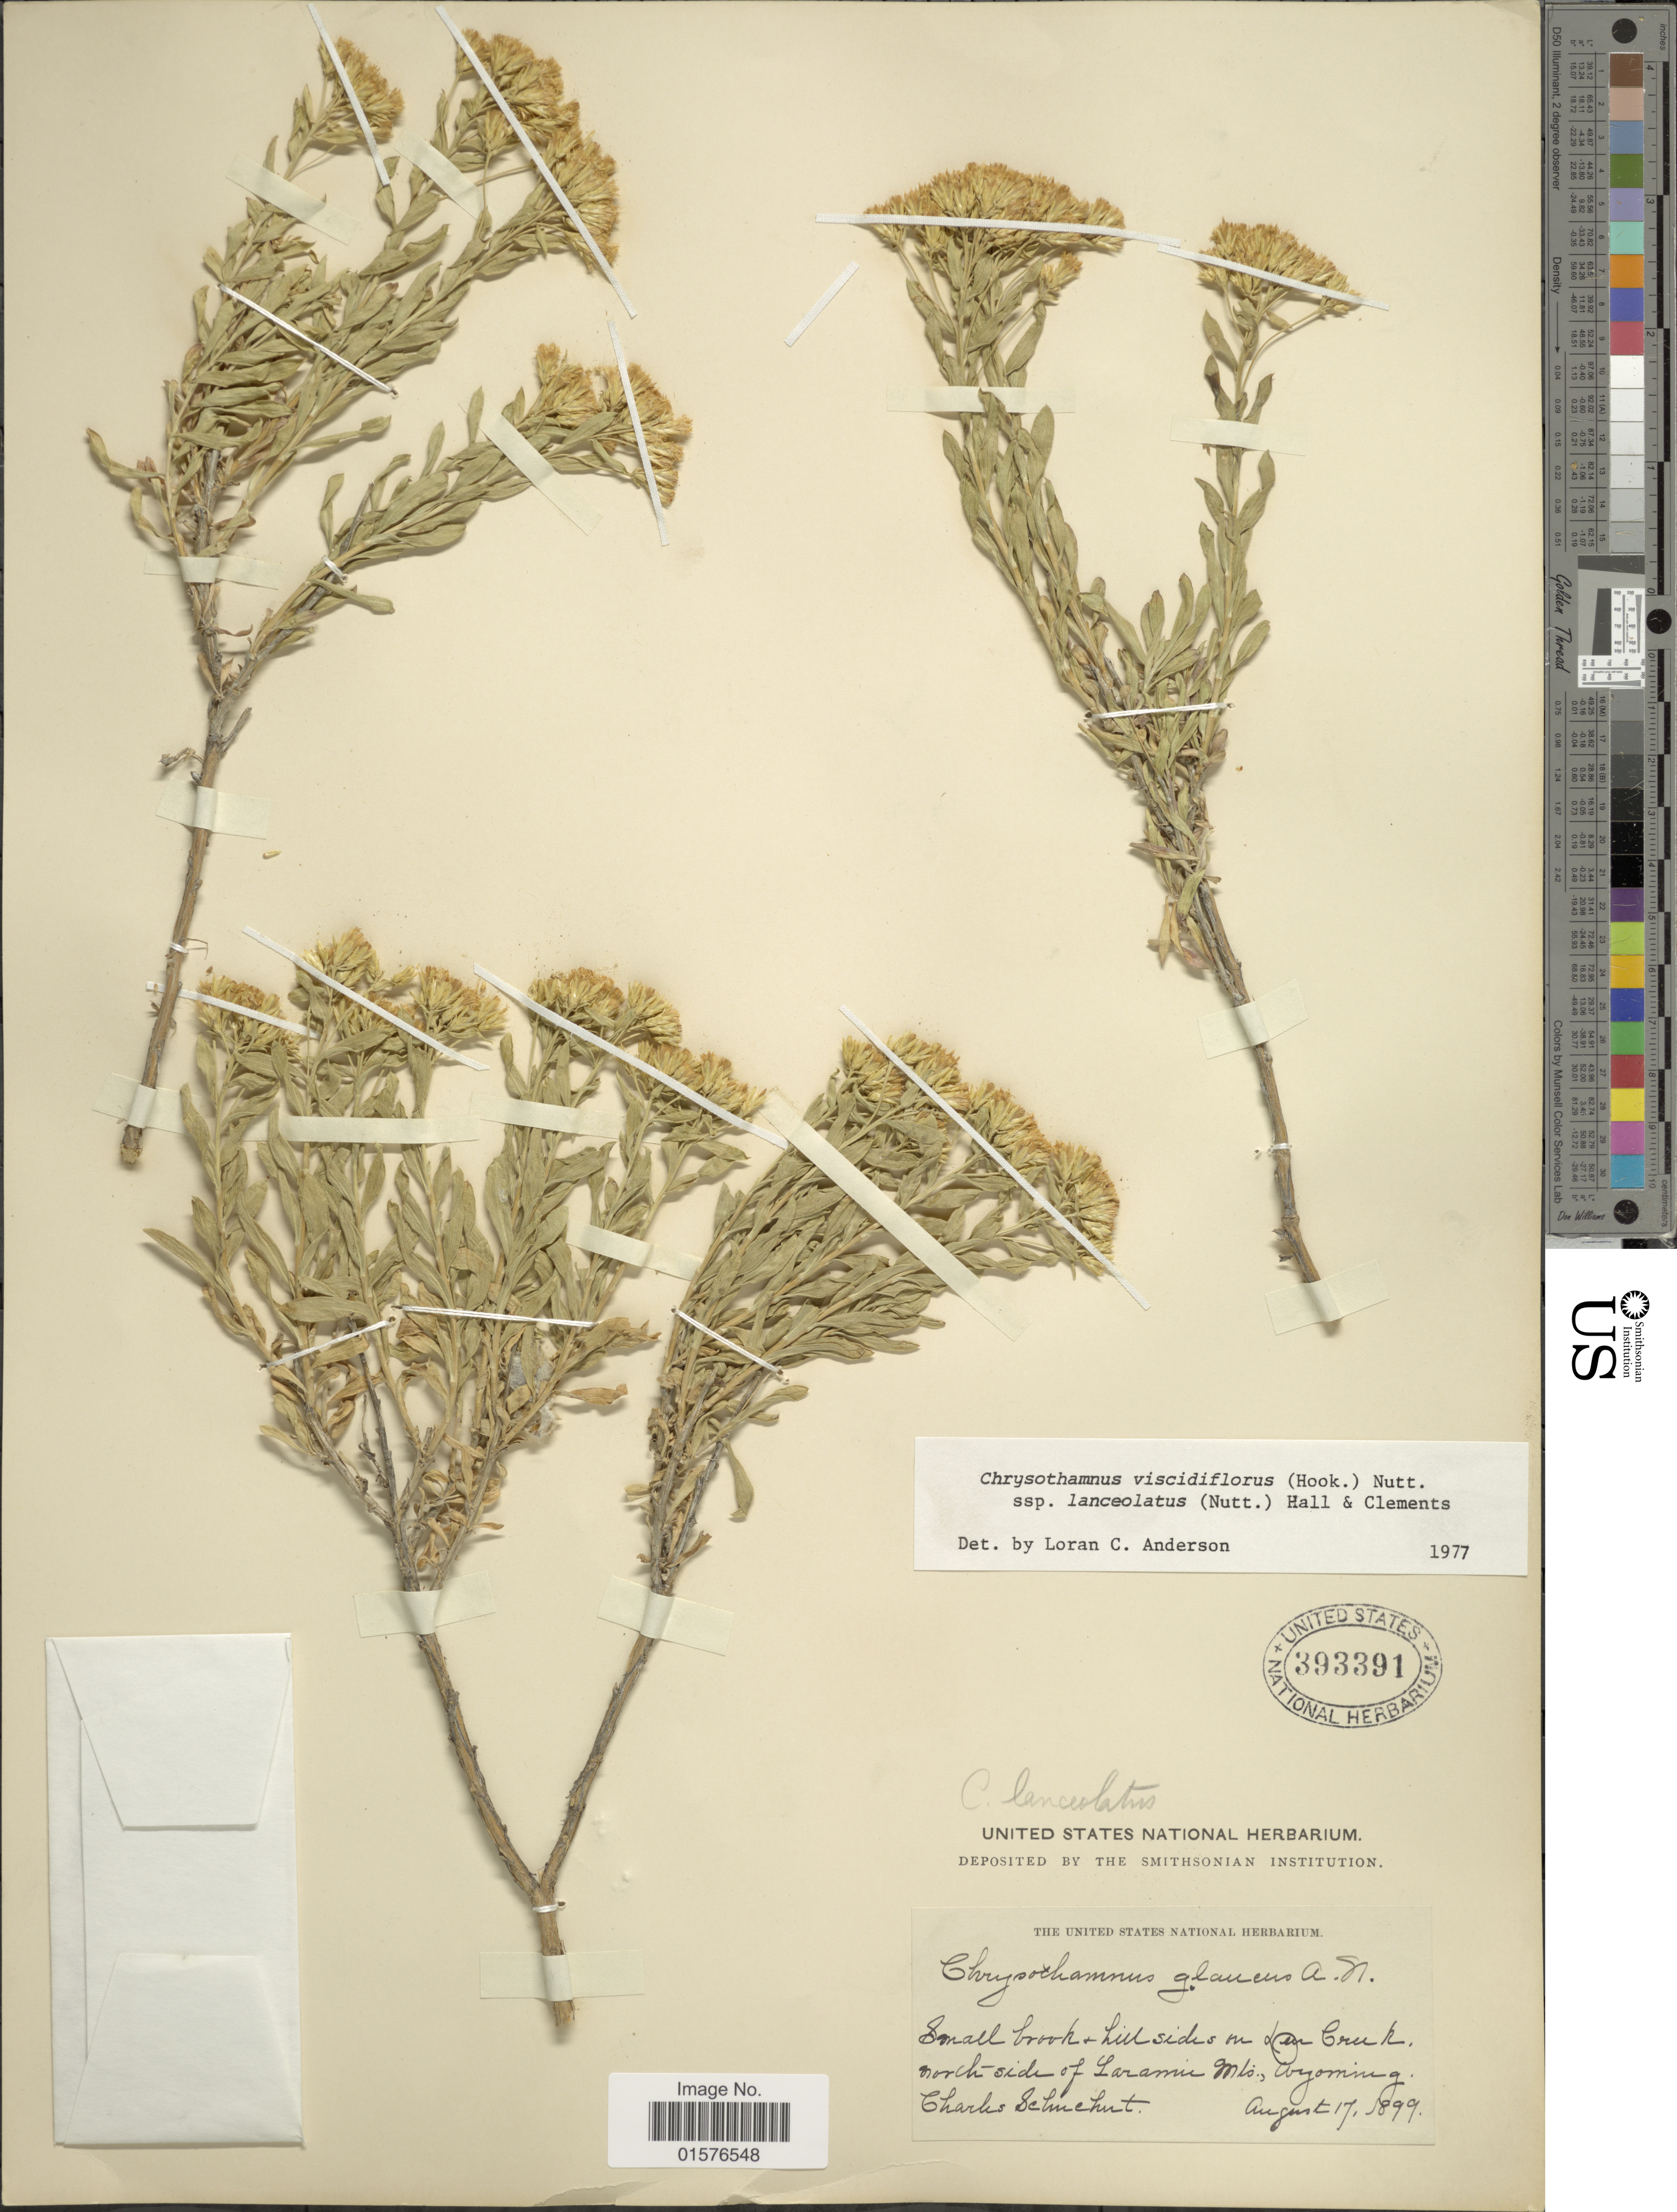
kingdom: Plantae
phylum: Tracheophyta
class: Magnoliopsida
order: Asterales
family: Asteraceae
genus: Chrysothamnus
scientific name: Chrysothamnus viscidiflorus subsp. lanceolatus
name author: (Nutt.) H.M. Hall & Clem.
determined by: Urbatsch, Lowell E., Curator (LSU), Louisiana State University (UNITED STATES)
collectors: C. Schuchert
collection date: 1899-08-17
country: United States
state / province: Wyoming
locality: On Lur Creek, north side of Laramu Mts.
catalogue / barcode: US 393391